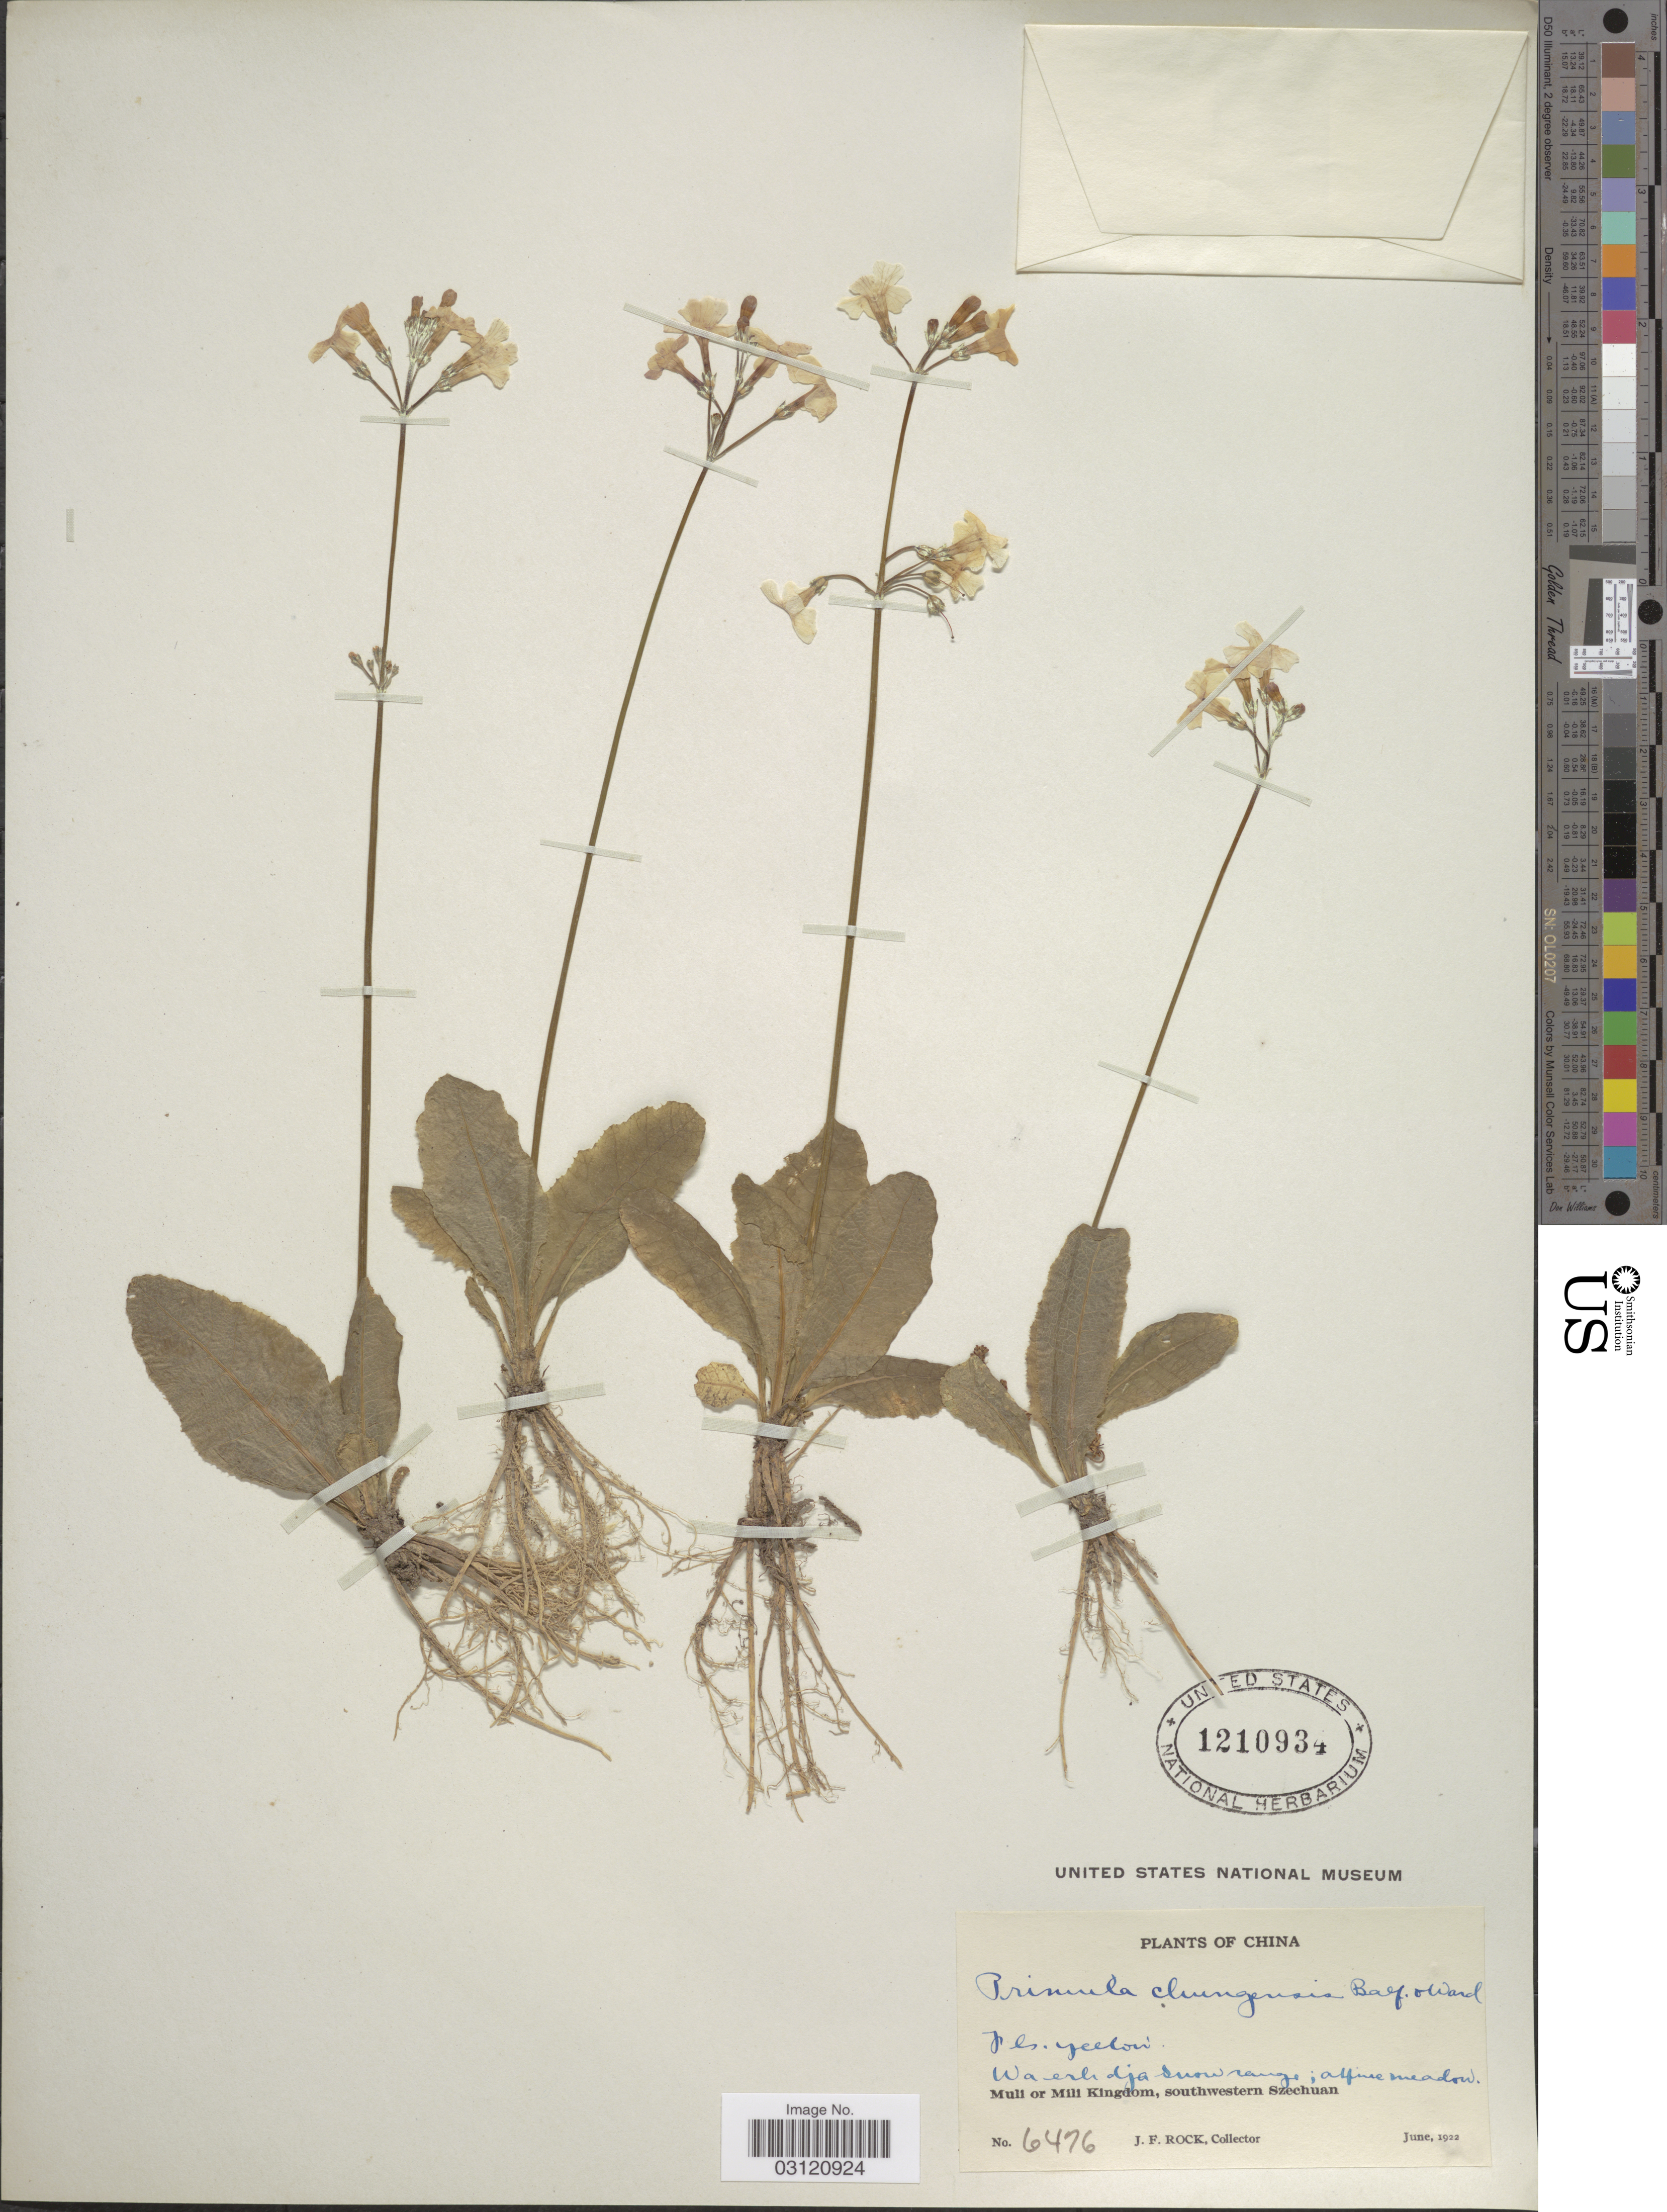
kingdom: Plantae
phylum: Tracheophyta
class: Magnoliopsida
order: Ericales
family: Primulaceae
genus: Primula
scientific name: Primula chungensis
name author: Balf. f. & Kingdon-Ward in Balf. f.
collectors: J. Rock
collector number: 6476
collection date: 1922-06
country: China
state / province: Sichuan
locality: Wa erh dja snow range; alpine meadow. Muli or Mili Kingdom, southwestern Szechuan.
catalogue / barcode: US 1210934